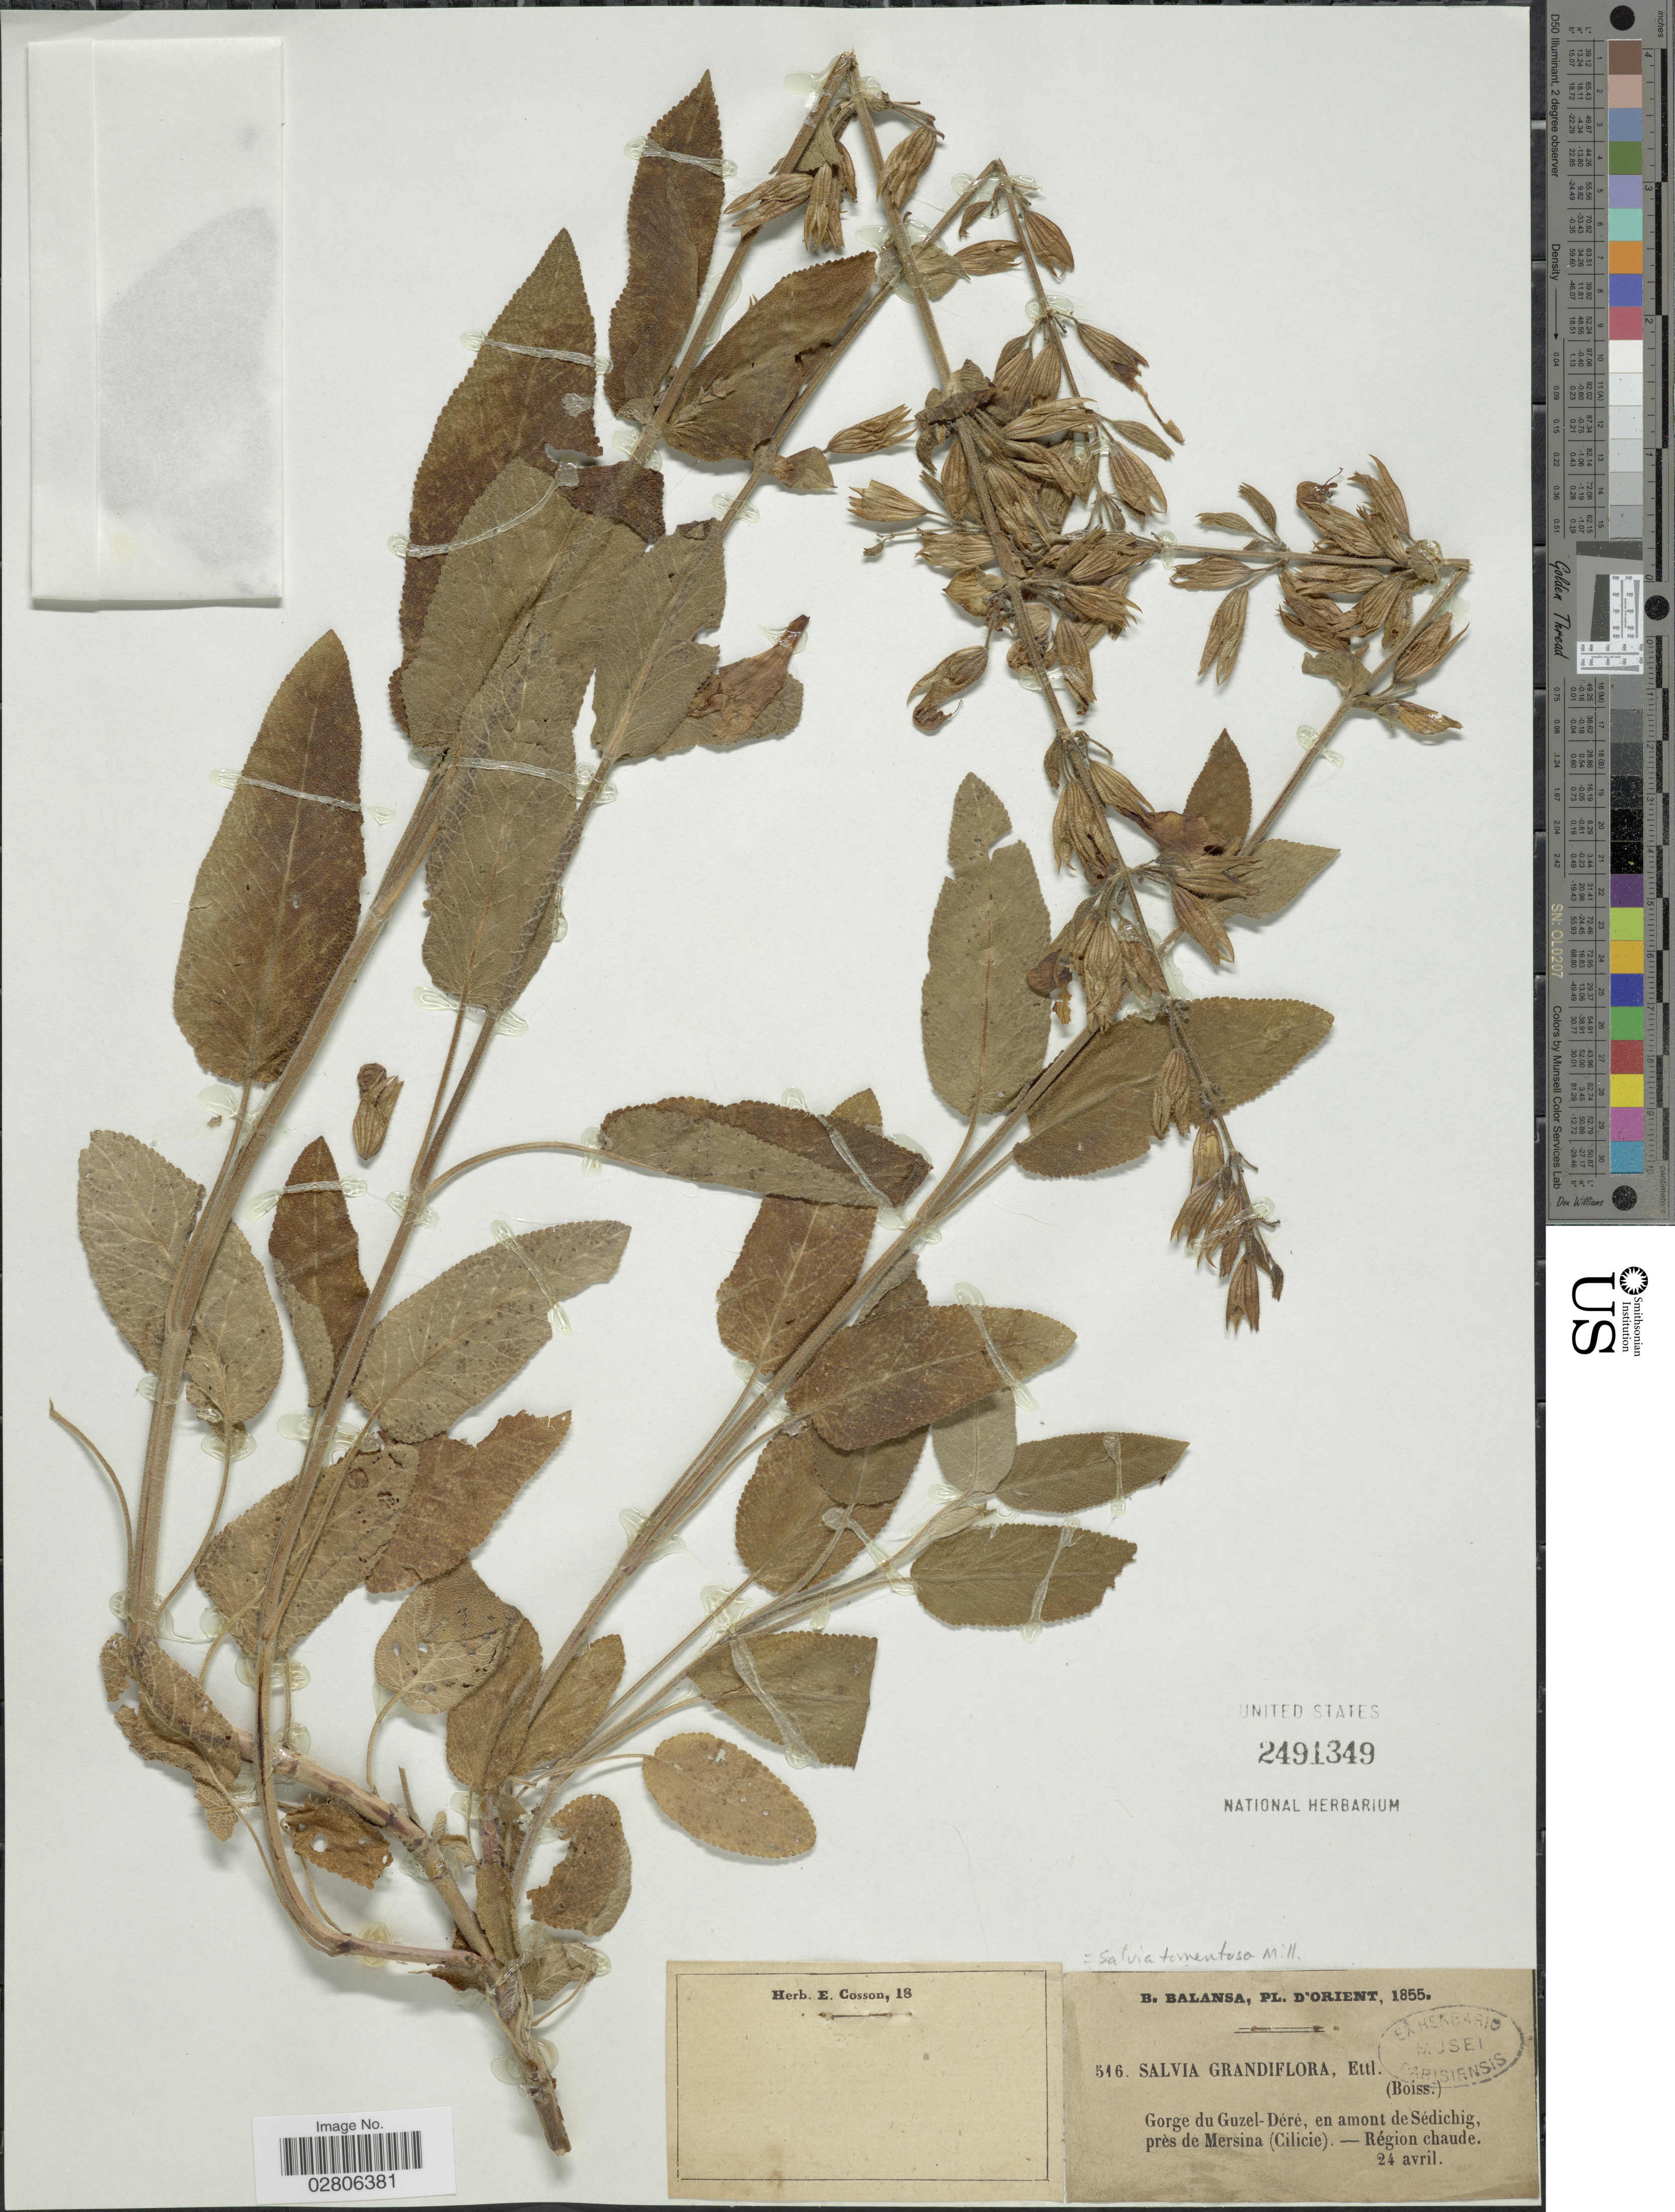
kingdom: Plantae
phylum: Tracheophyta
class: Magnoliopsida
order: Lamiales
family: Lamiaceae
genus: Salvia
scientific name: Salvia tomentosa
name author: Mill.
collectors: B. Balansa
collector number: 516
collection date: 1855-04-24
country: Turkey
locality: Orient. Gorge du Guzel-Déré, en amont de Sédichig, près de Mersina (Cilicie). - Région chaude.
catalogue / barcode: US 2491349